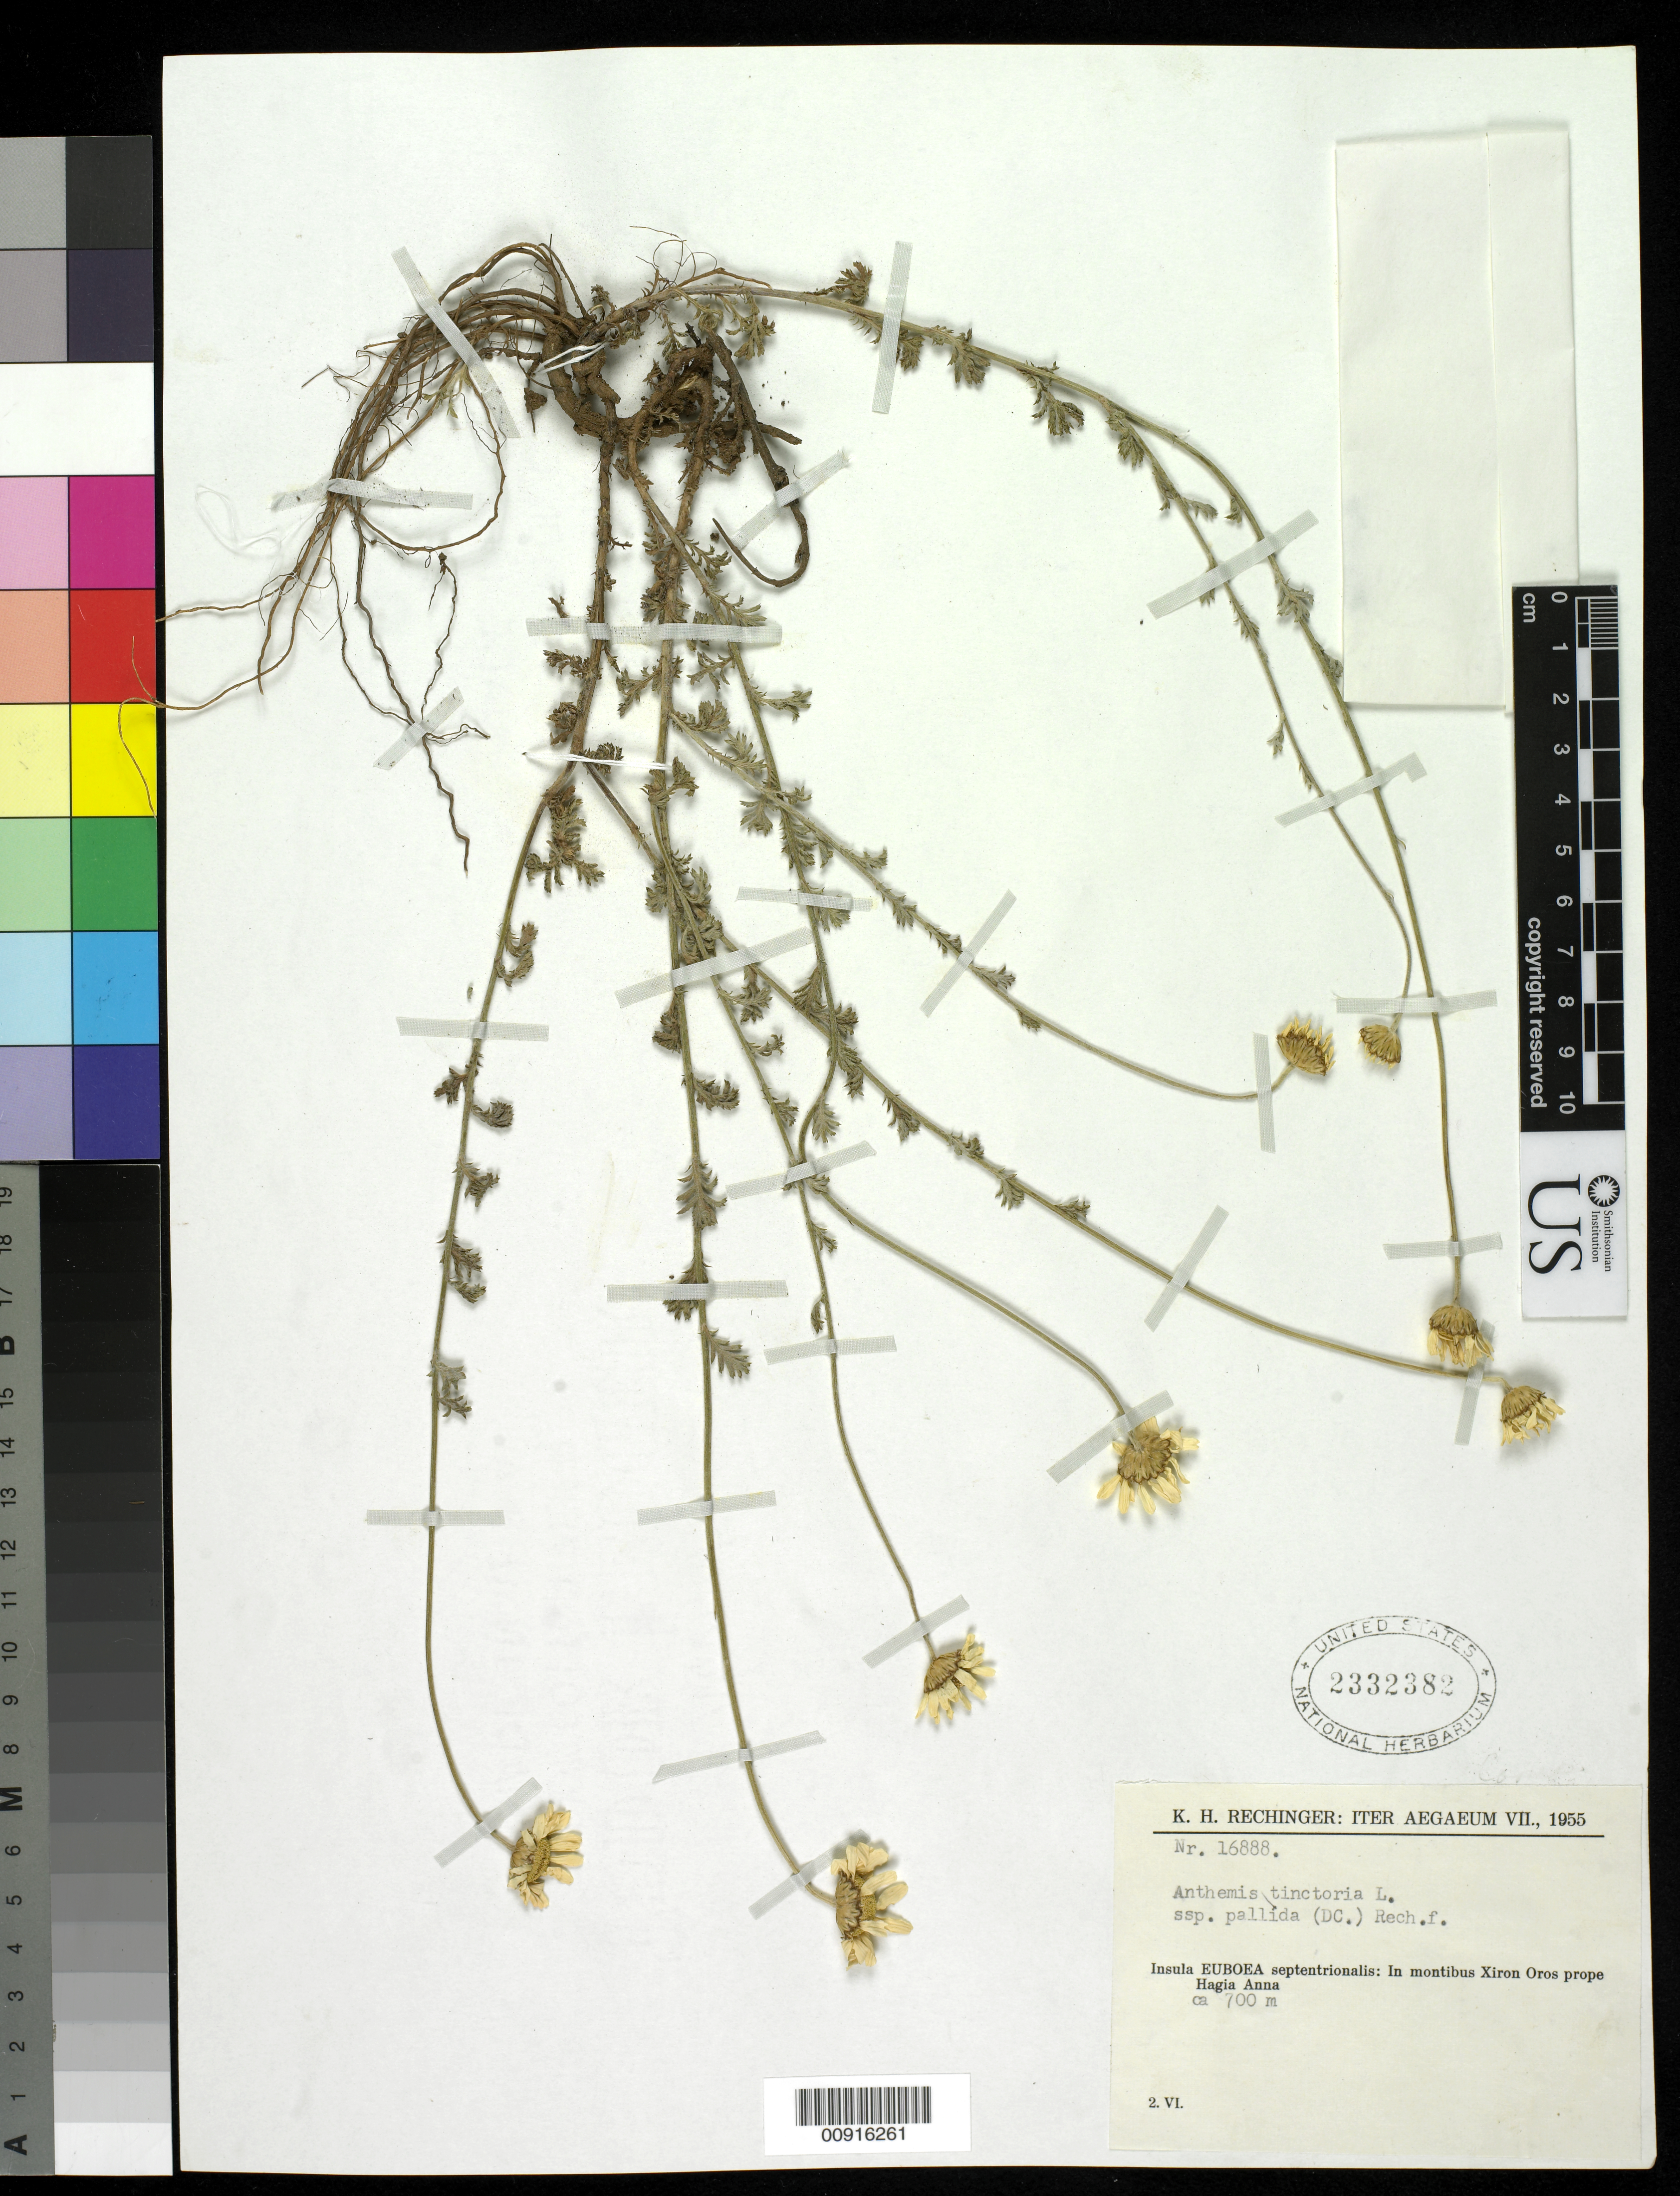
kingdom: Plantae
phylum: Tracheophyta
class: Magnoliopsida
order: Asterales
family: Asteraceae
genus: Anthemis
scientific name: Anthemis tinctoria 'Wargrave'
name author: L.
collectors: K. H. Rechinger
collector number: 16888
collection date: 1955-06-02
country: Greece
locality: Insula Euboea septentrionalis; In montibus Xiron Oros prope Hagia Anna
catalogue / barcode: US 2332382